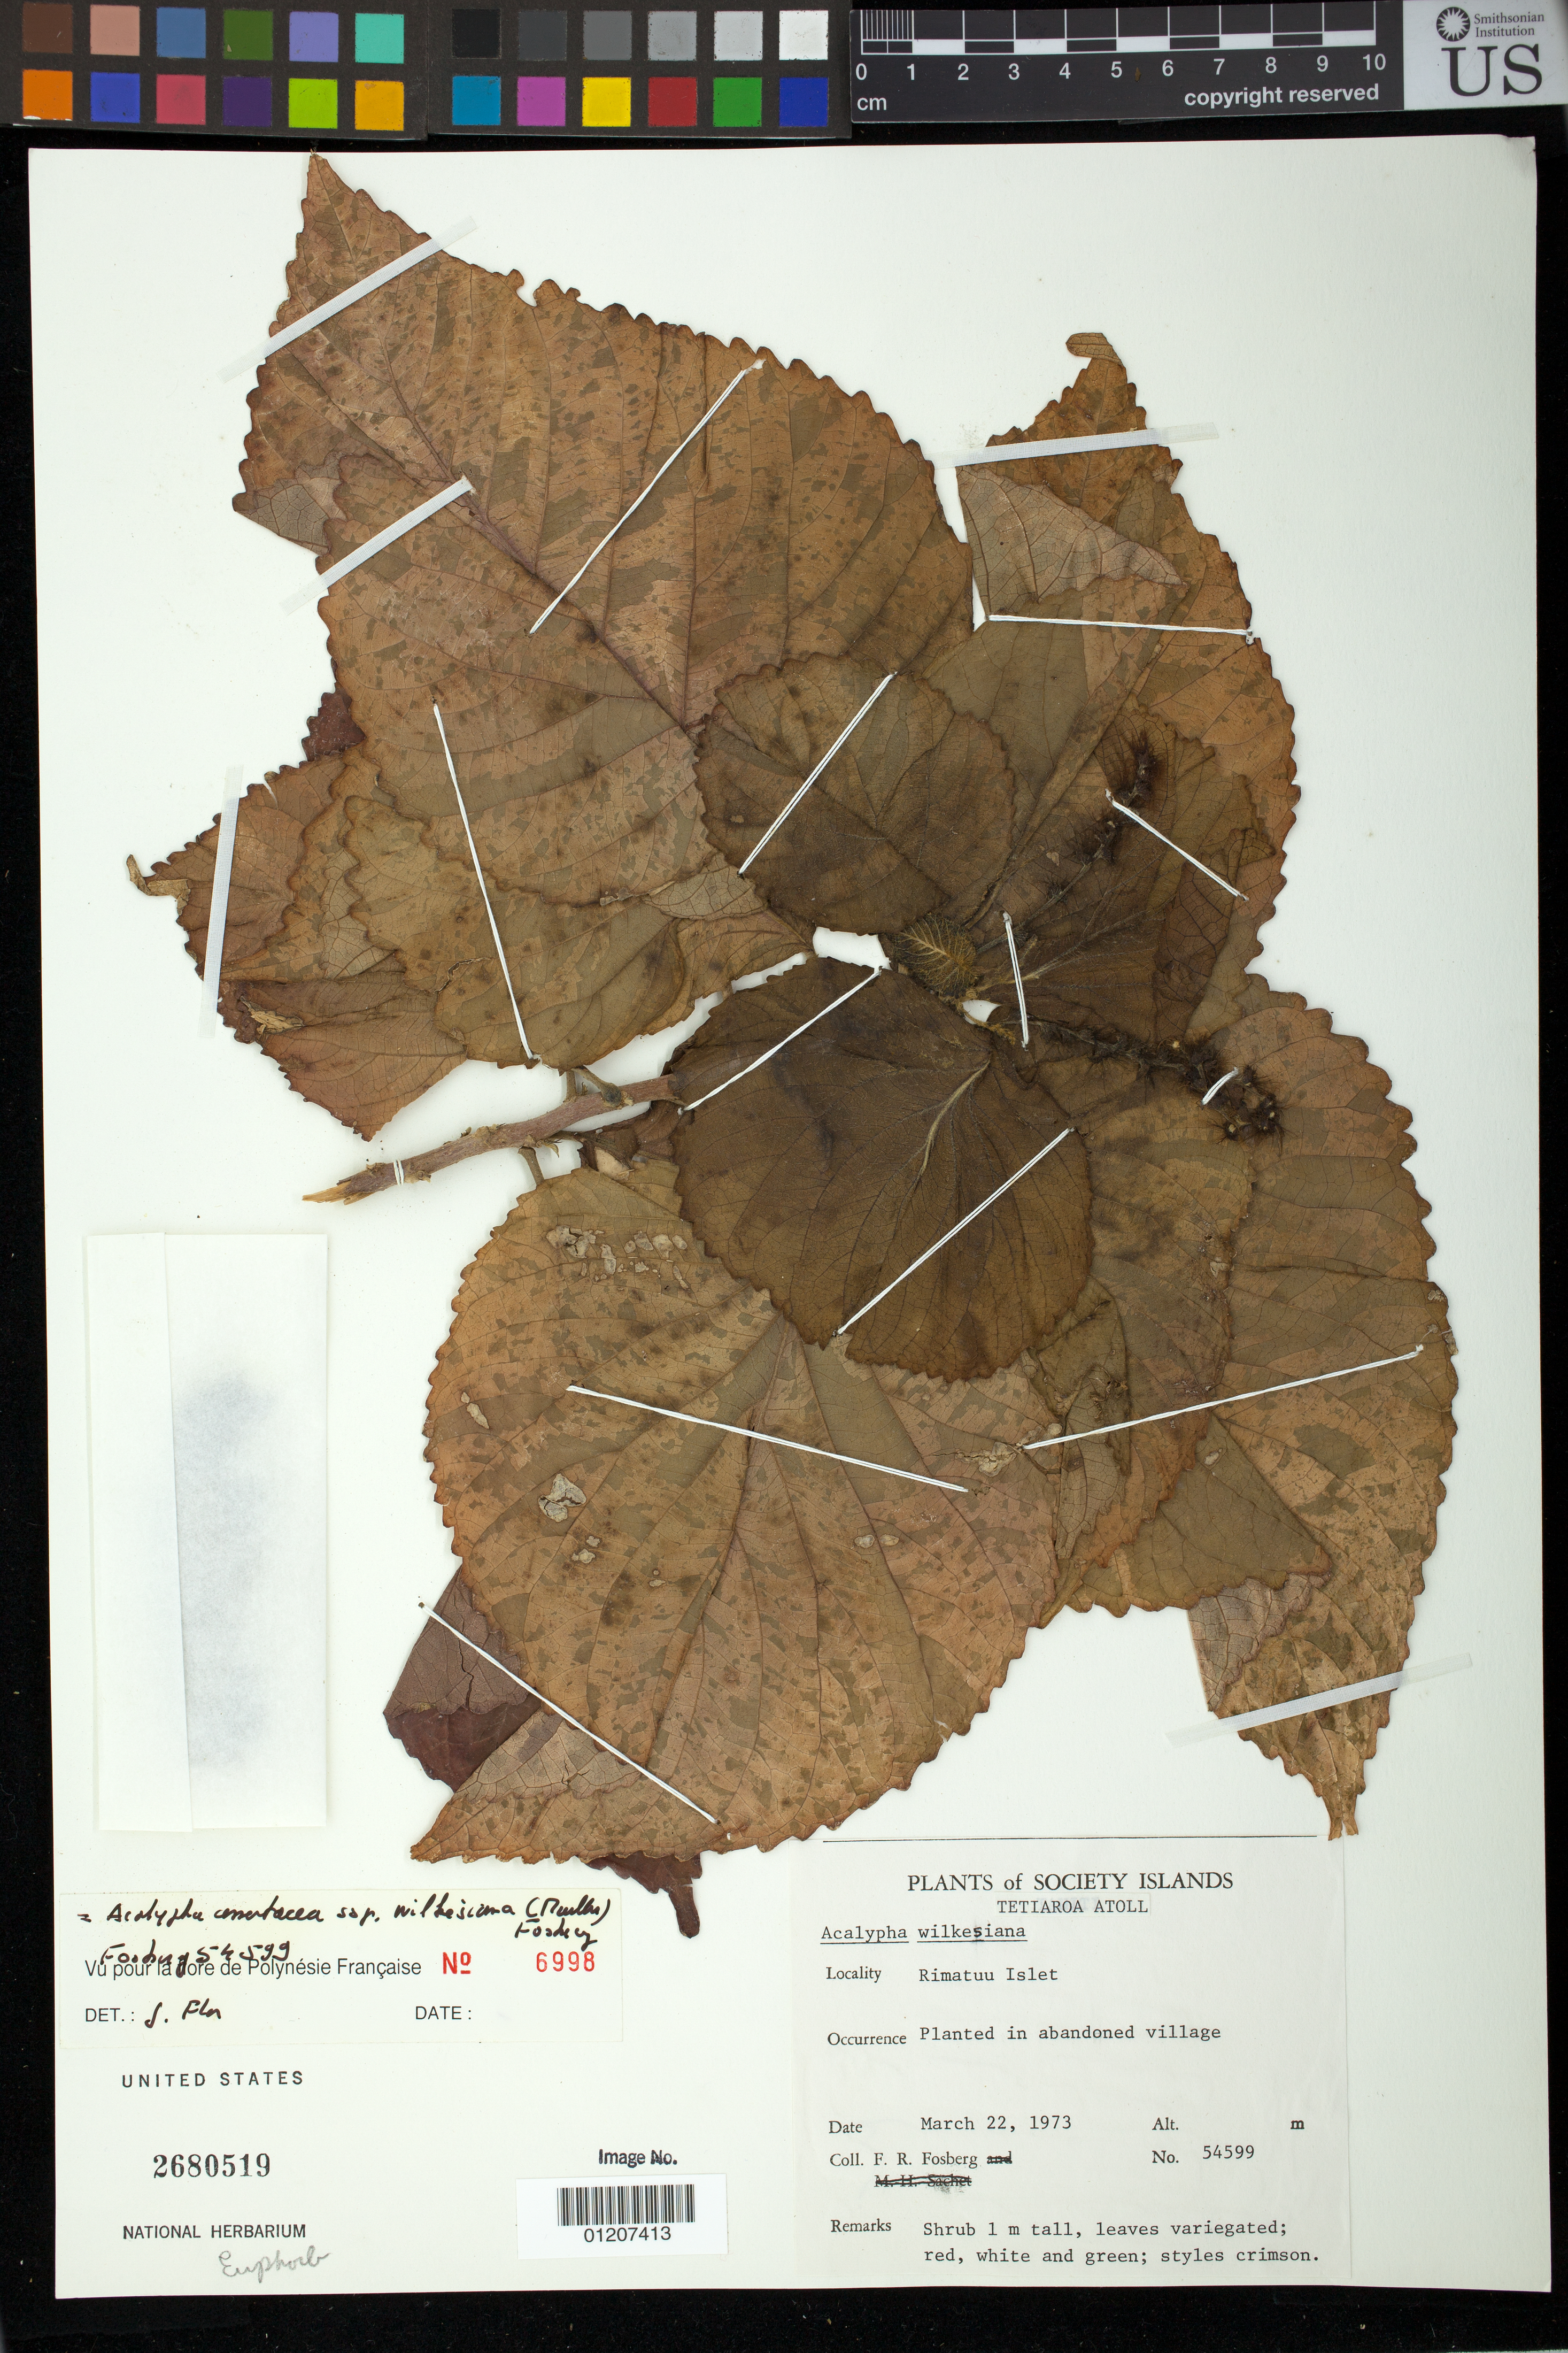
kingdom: Plantae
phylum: Tracheophyta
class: Magnoliopsida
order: Malpighiales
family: Euphorbiaceae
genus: Acalypha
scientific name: Acalypha amentacea subsp. wilkesiana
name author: (Müll. Arg.) Fosberg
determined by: Florence, J.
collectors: F. R. Fosberg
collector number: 54599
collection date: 1973-03-22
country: French Polynesia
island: Tetiaroa Atoll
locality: Rimatuu Islet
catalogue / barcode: US 2680519